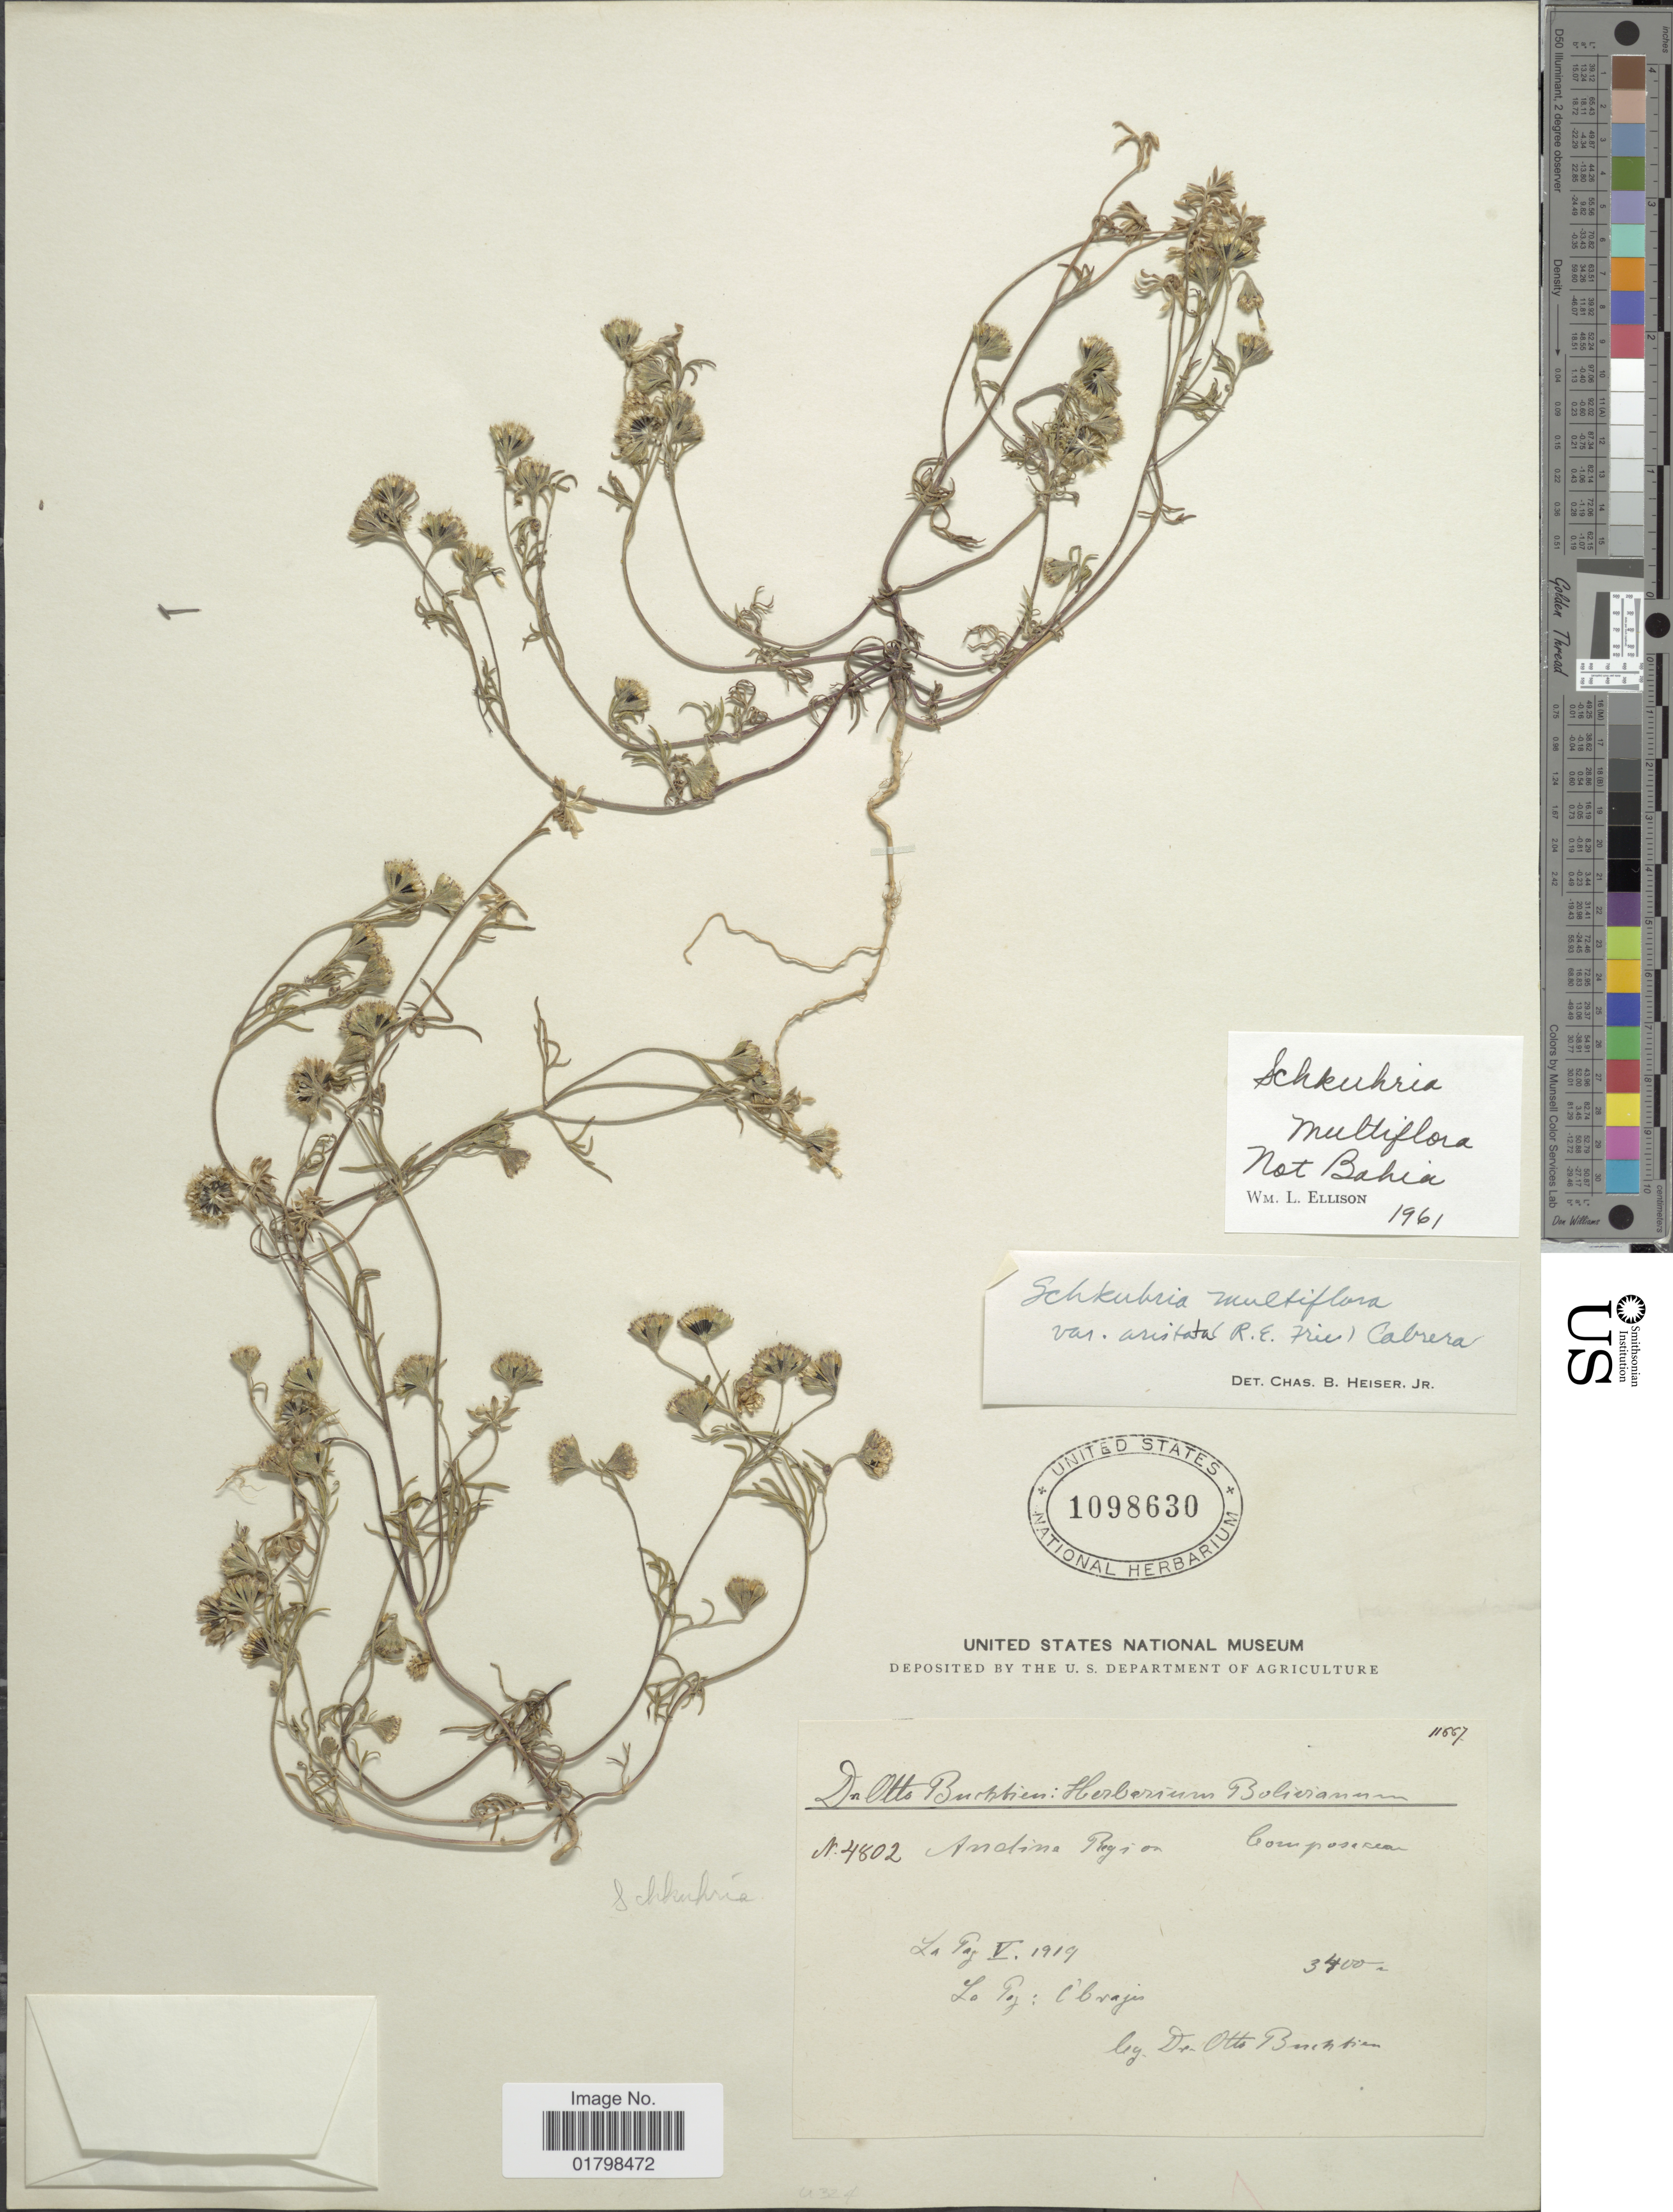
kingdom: Plantae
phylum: Tracheophyta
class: Magnoliopsida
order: Asterales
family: Asteraceae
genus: Schkuhria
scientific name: Schkuhria multiflora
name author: Hook. & Arn.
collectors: O. Buchtien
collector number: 4802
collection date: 1919-05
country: Bolivia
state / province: La Paz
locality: Andina Region, Obrajes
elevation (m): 3400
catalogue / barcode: US 1098630